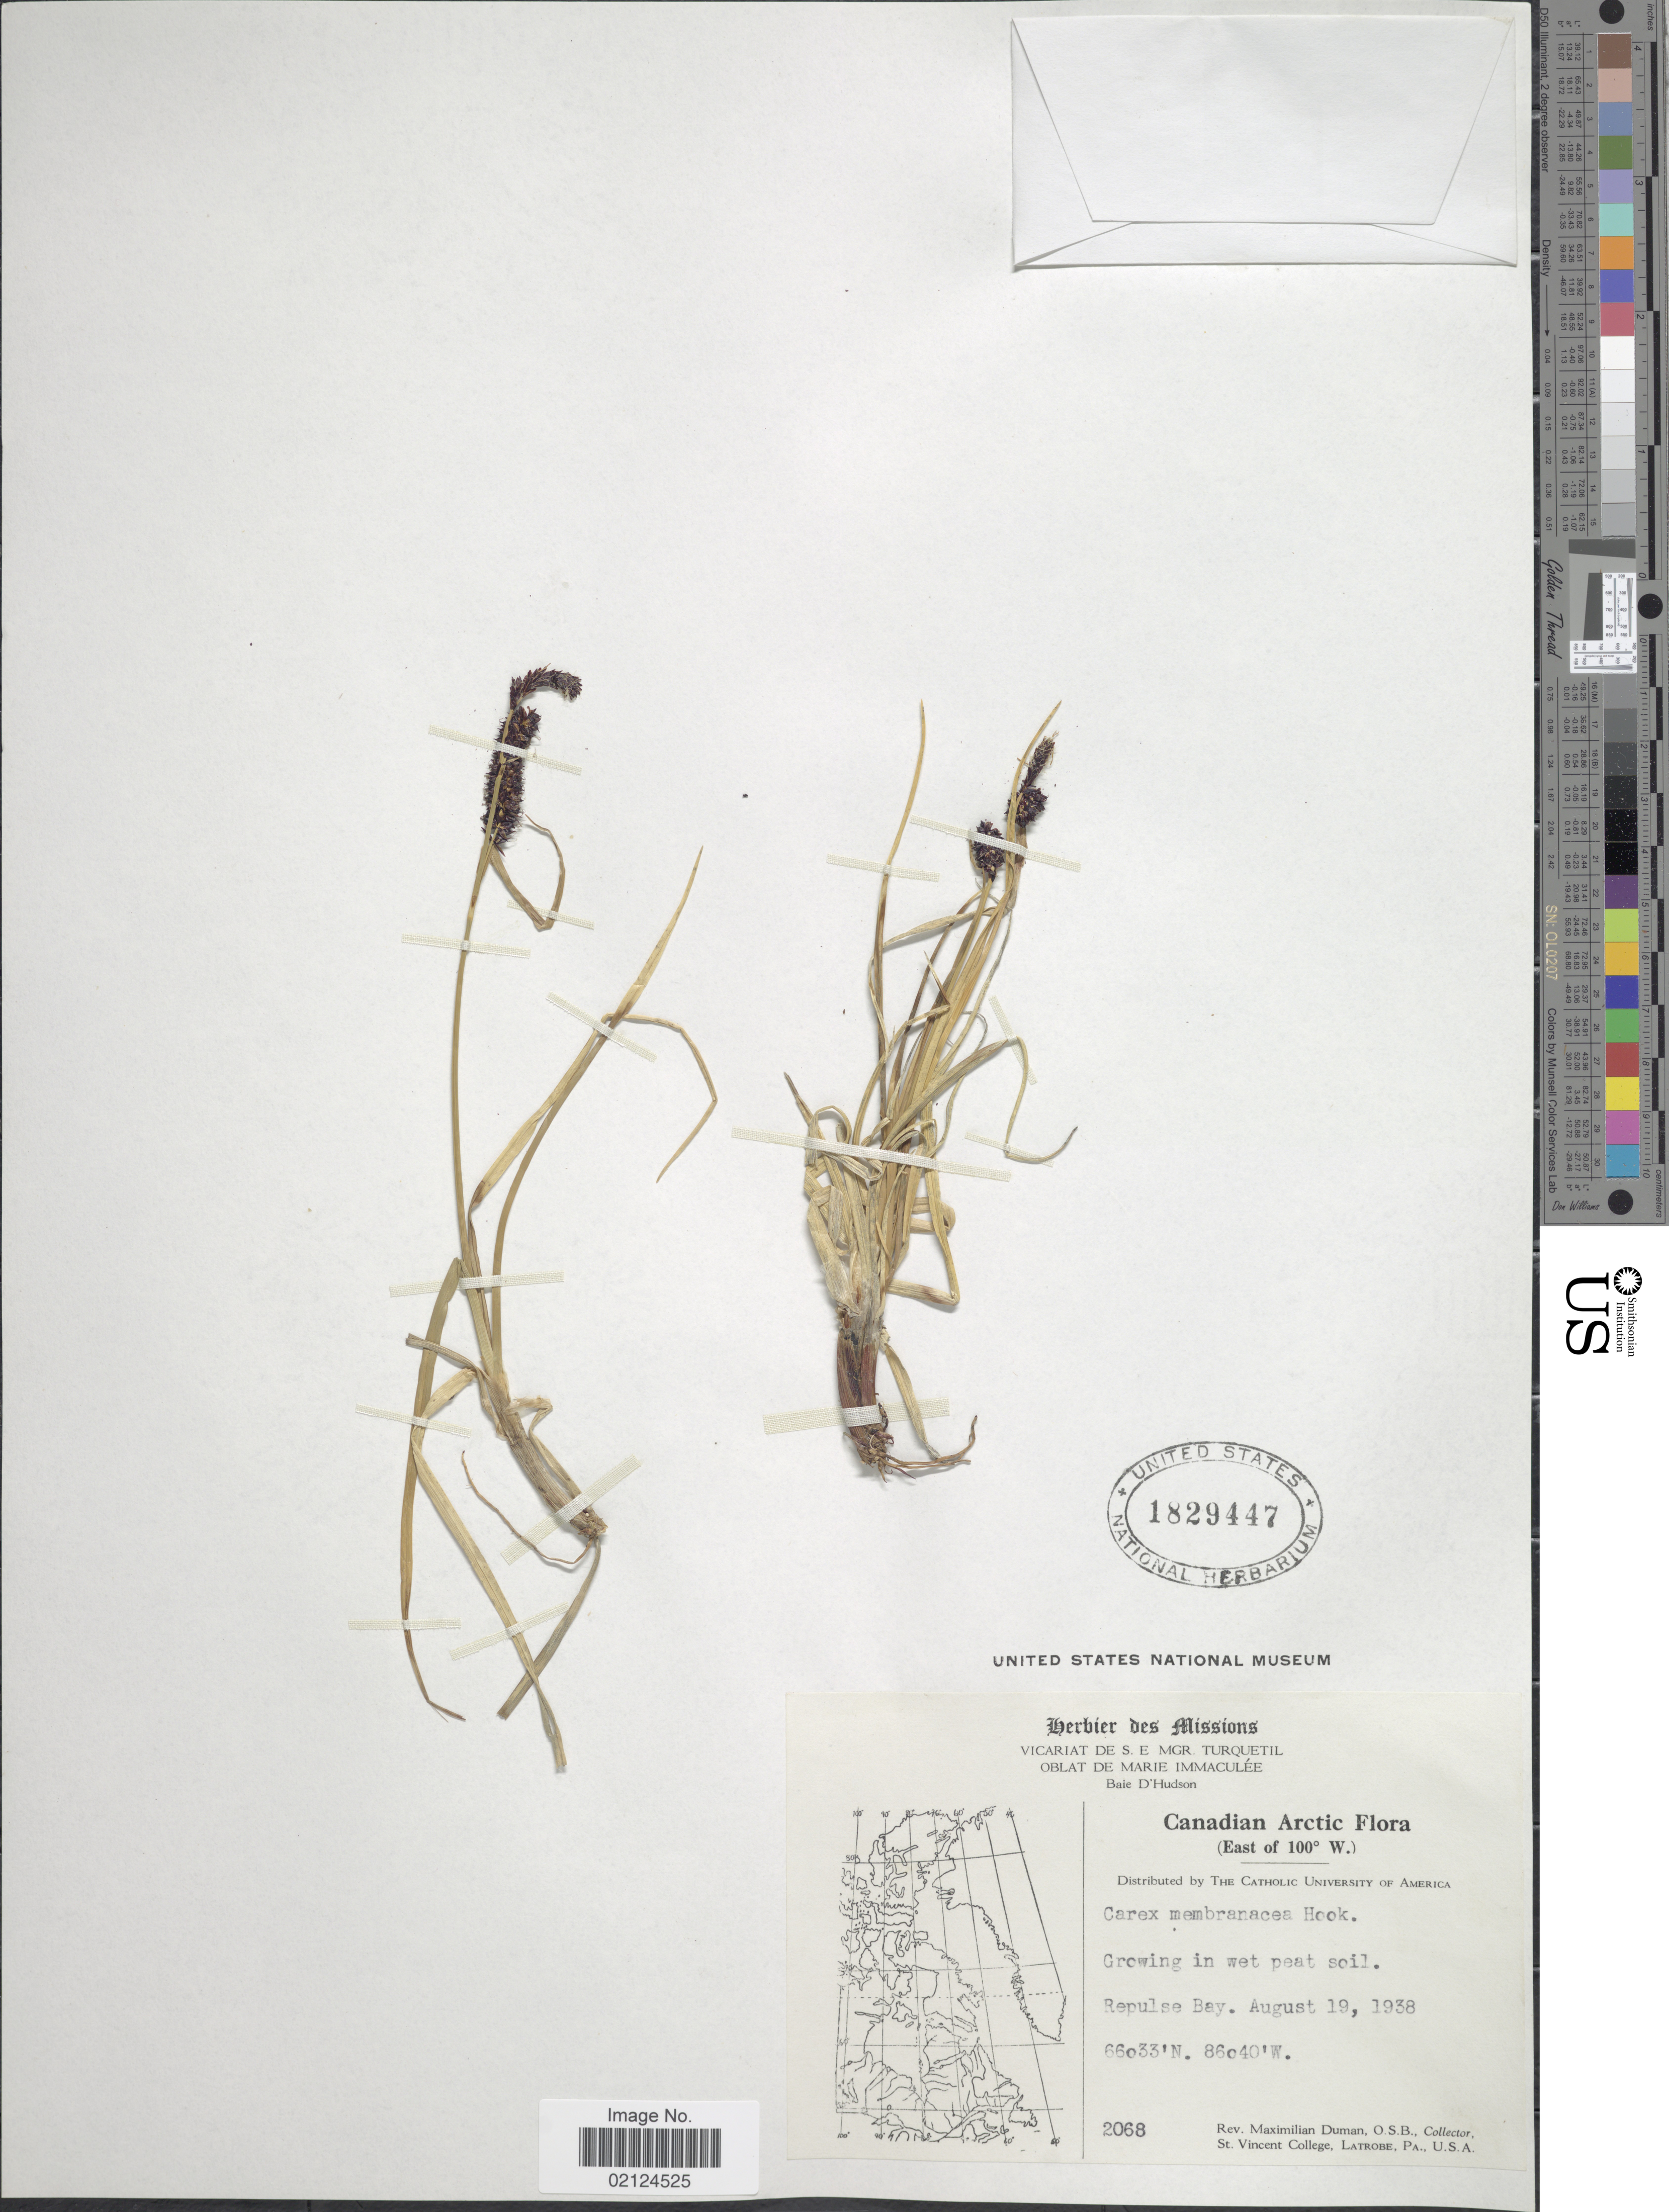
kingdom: Plantae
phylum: Tracheophyta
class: Liliopsida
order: Poales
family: Cyperaceae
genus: Carex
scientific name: Carex membranacea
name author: Hook.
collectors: M. Duman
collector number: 2068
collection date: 1938-08-19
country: Canada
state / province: Nunavut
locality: Canadian Arctic. (East of 100° W.) Repulse Bay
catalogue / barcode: US 1829447